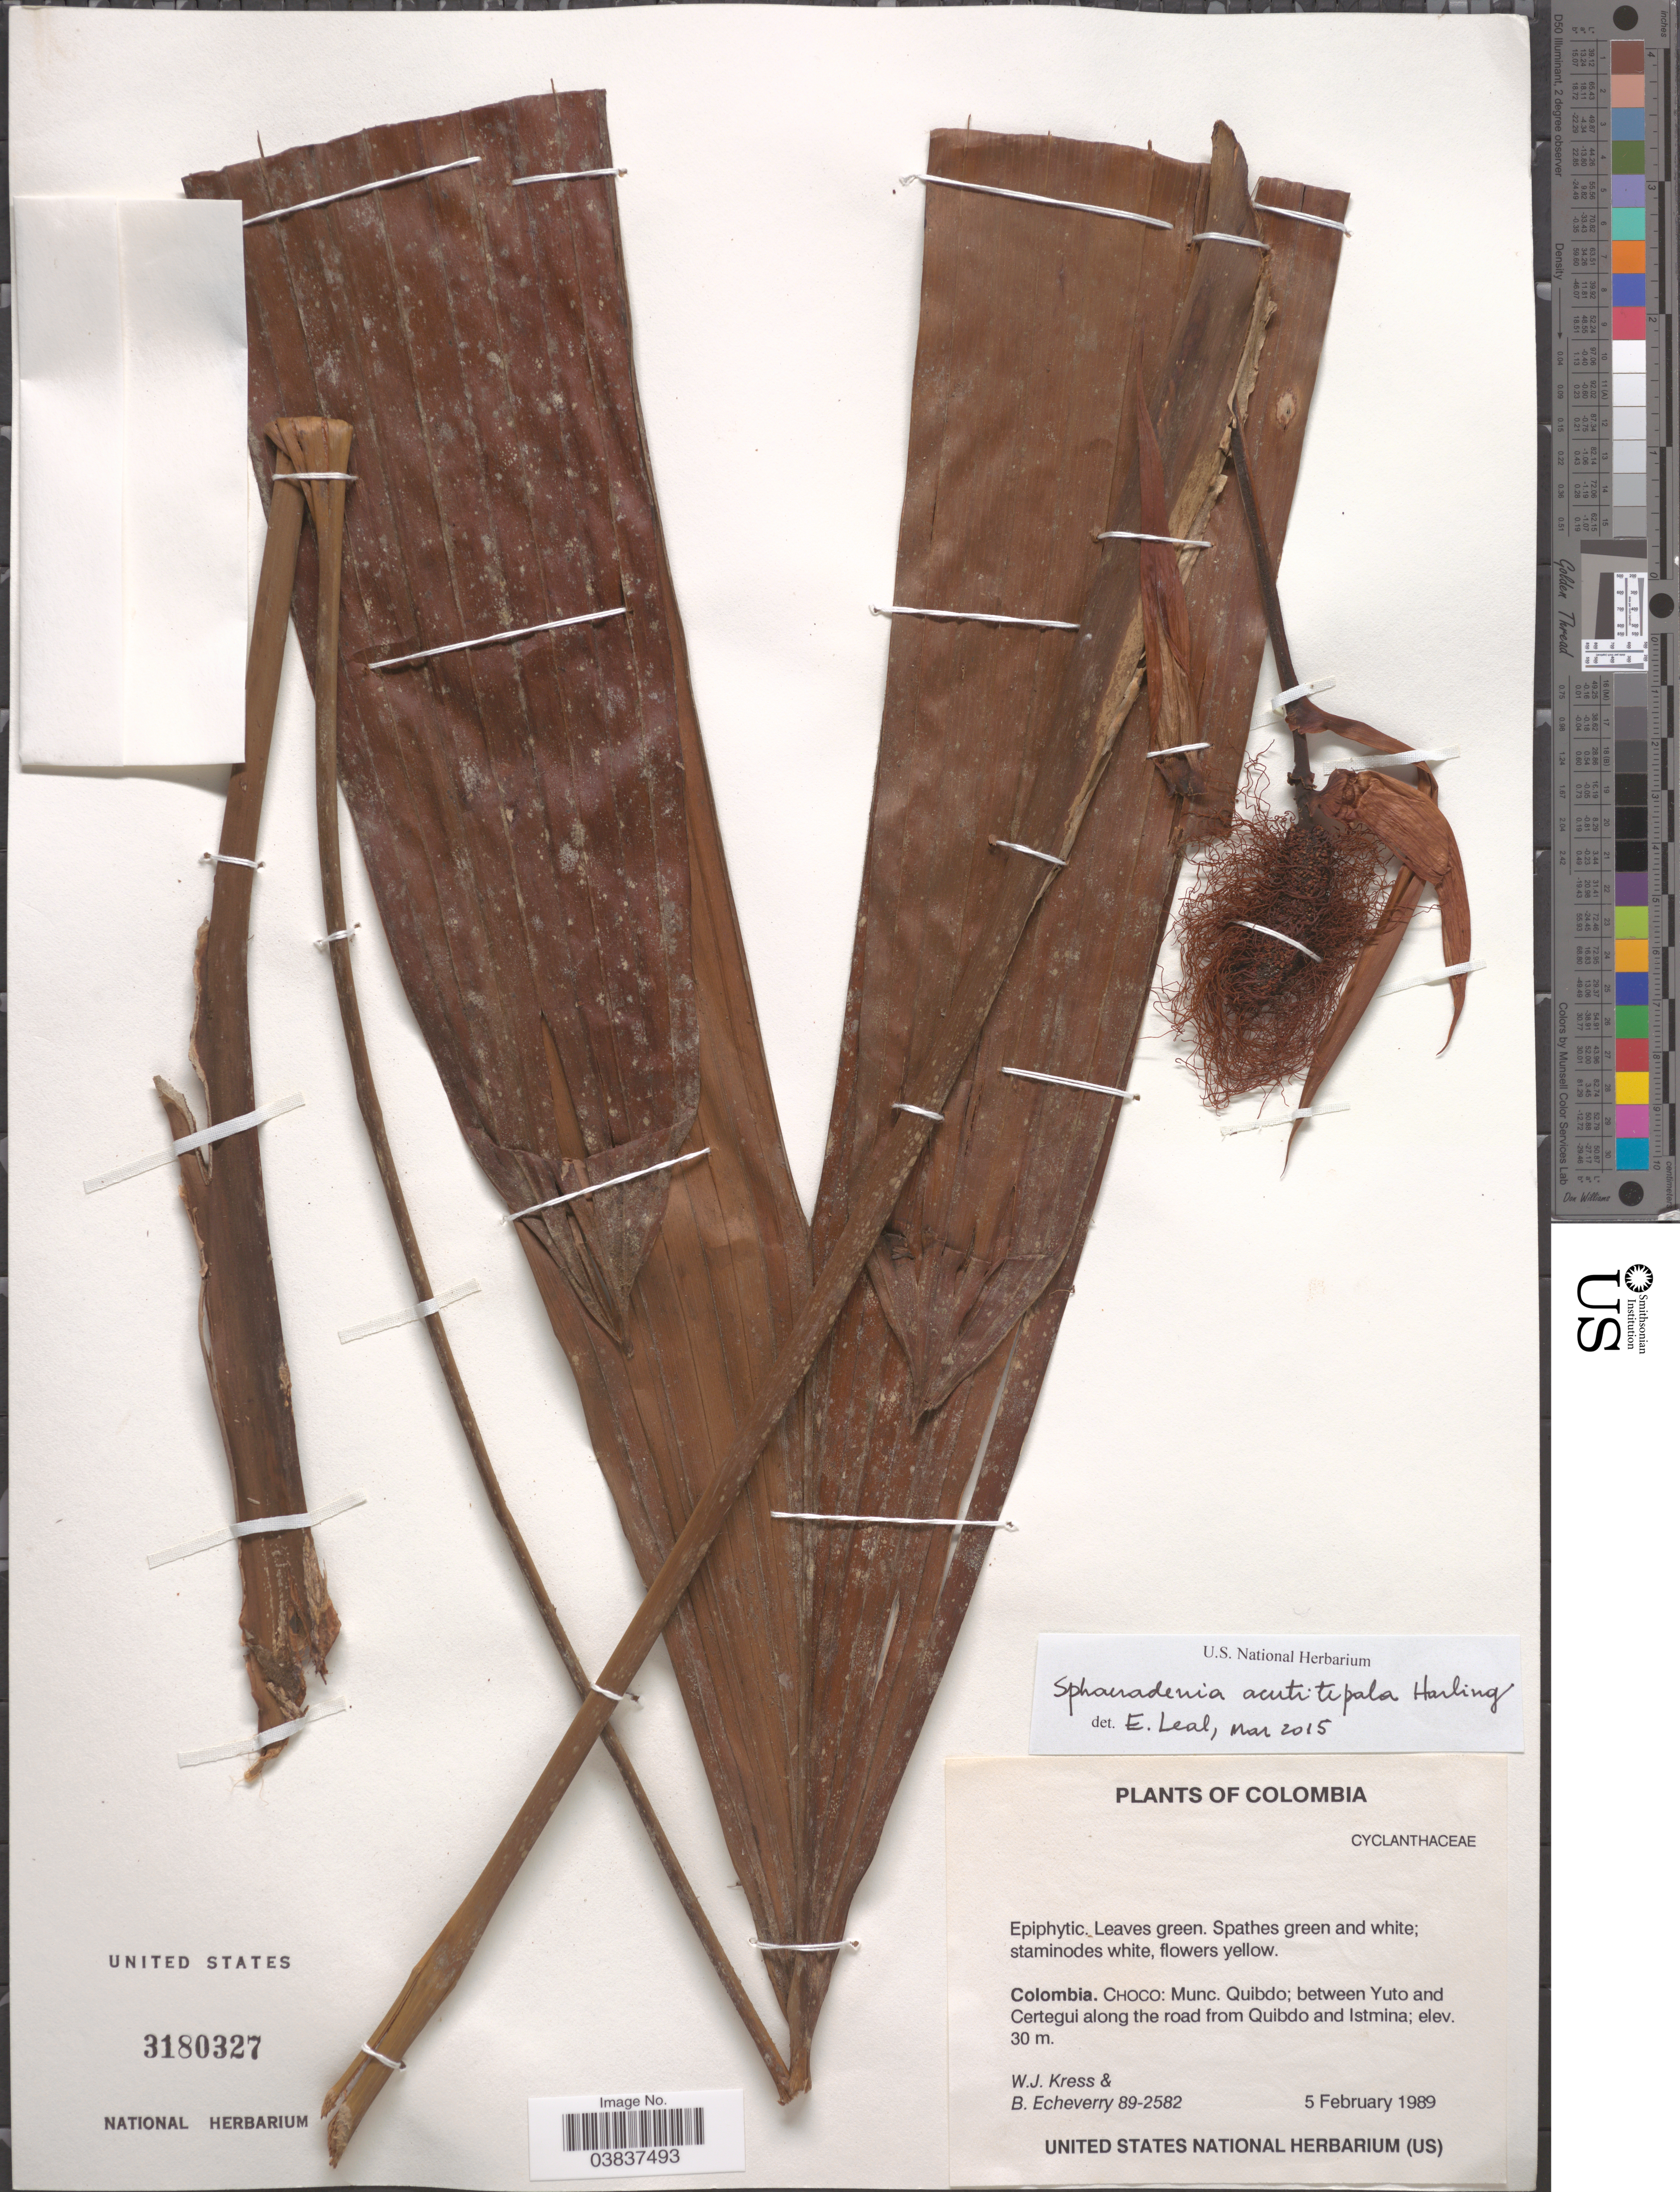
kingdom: Plantae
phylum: Tracheophyta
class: Liliopsida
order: Pandanales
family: Cyclanthaceae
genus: Sphaeradenia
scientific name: Sphaeradenia acutitepala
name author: Harling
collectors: W. J. Kress & B. Echeverry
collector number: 89-2582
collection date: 1989-02-05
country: Colombia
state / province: Chocó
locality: Choco: Munc. Quibdo; between Yuto and Certegui along the road from Quibdo and Istmina.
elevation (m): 30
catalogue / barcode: US 3180327